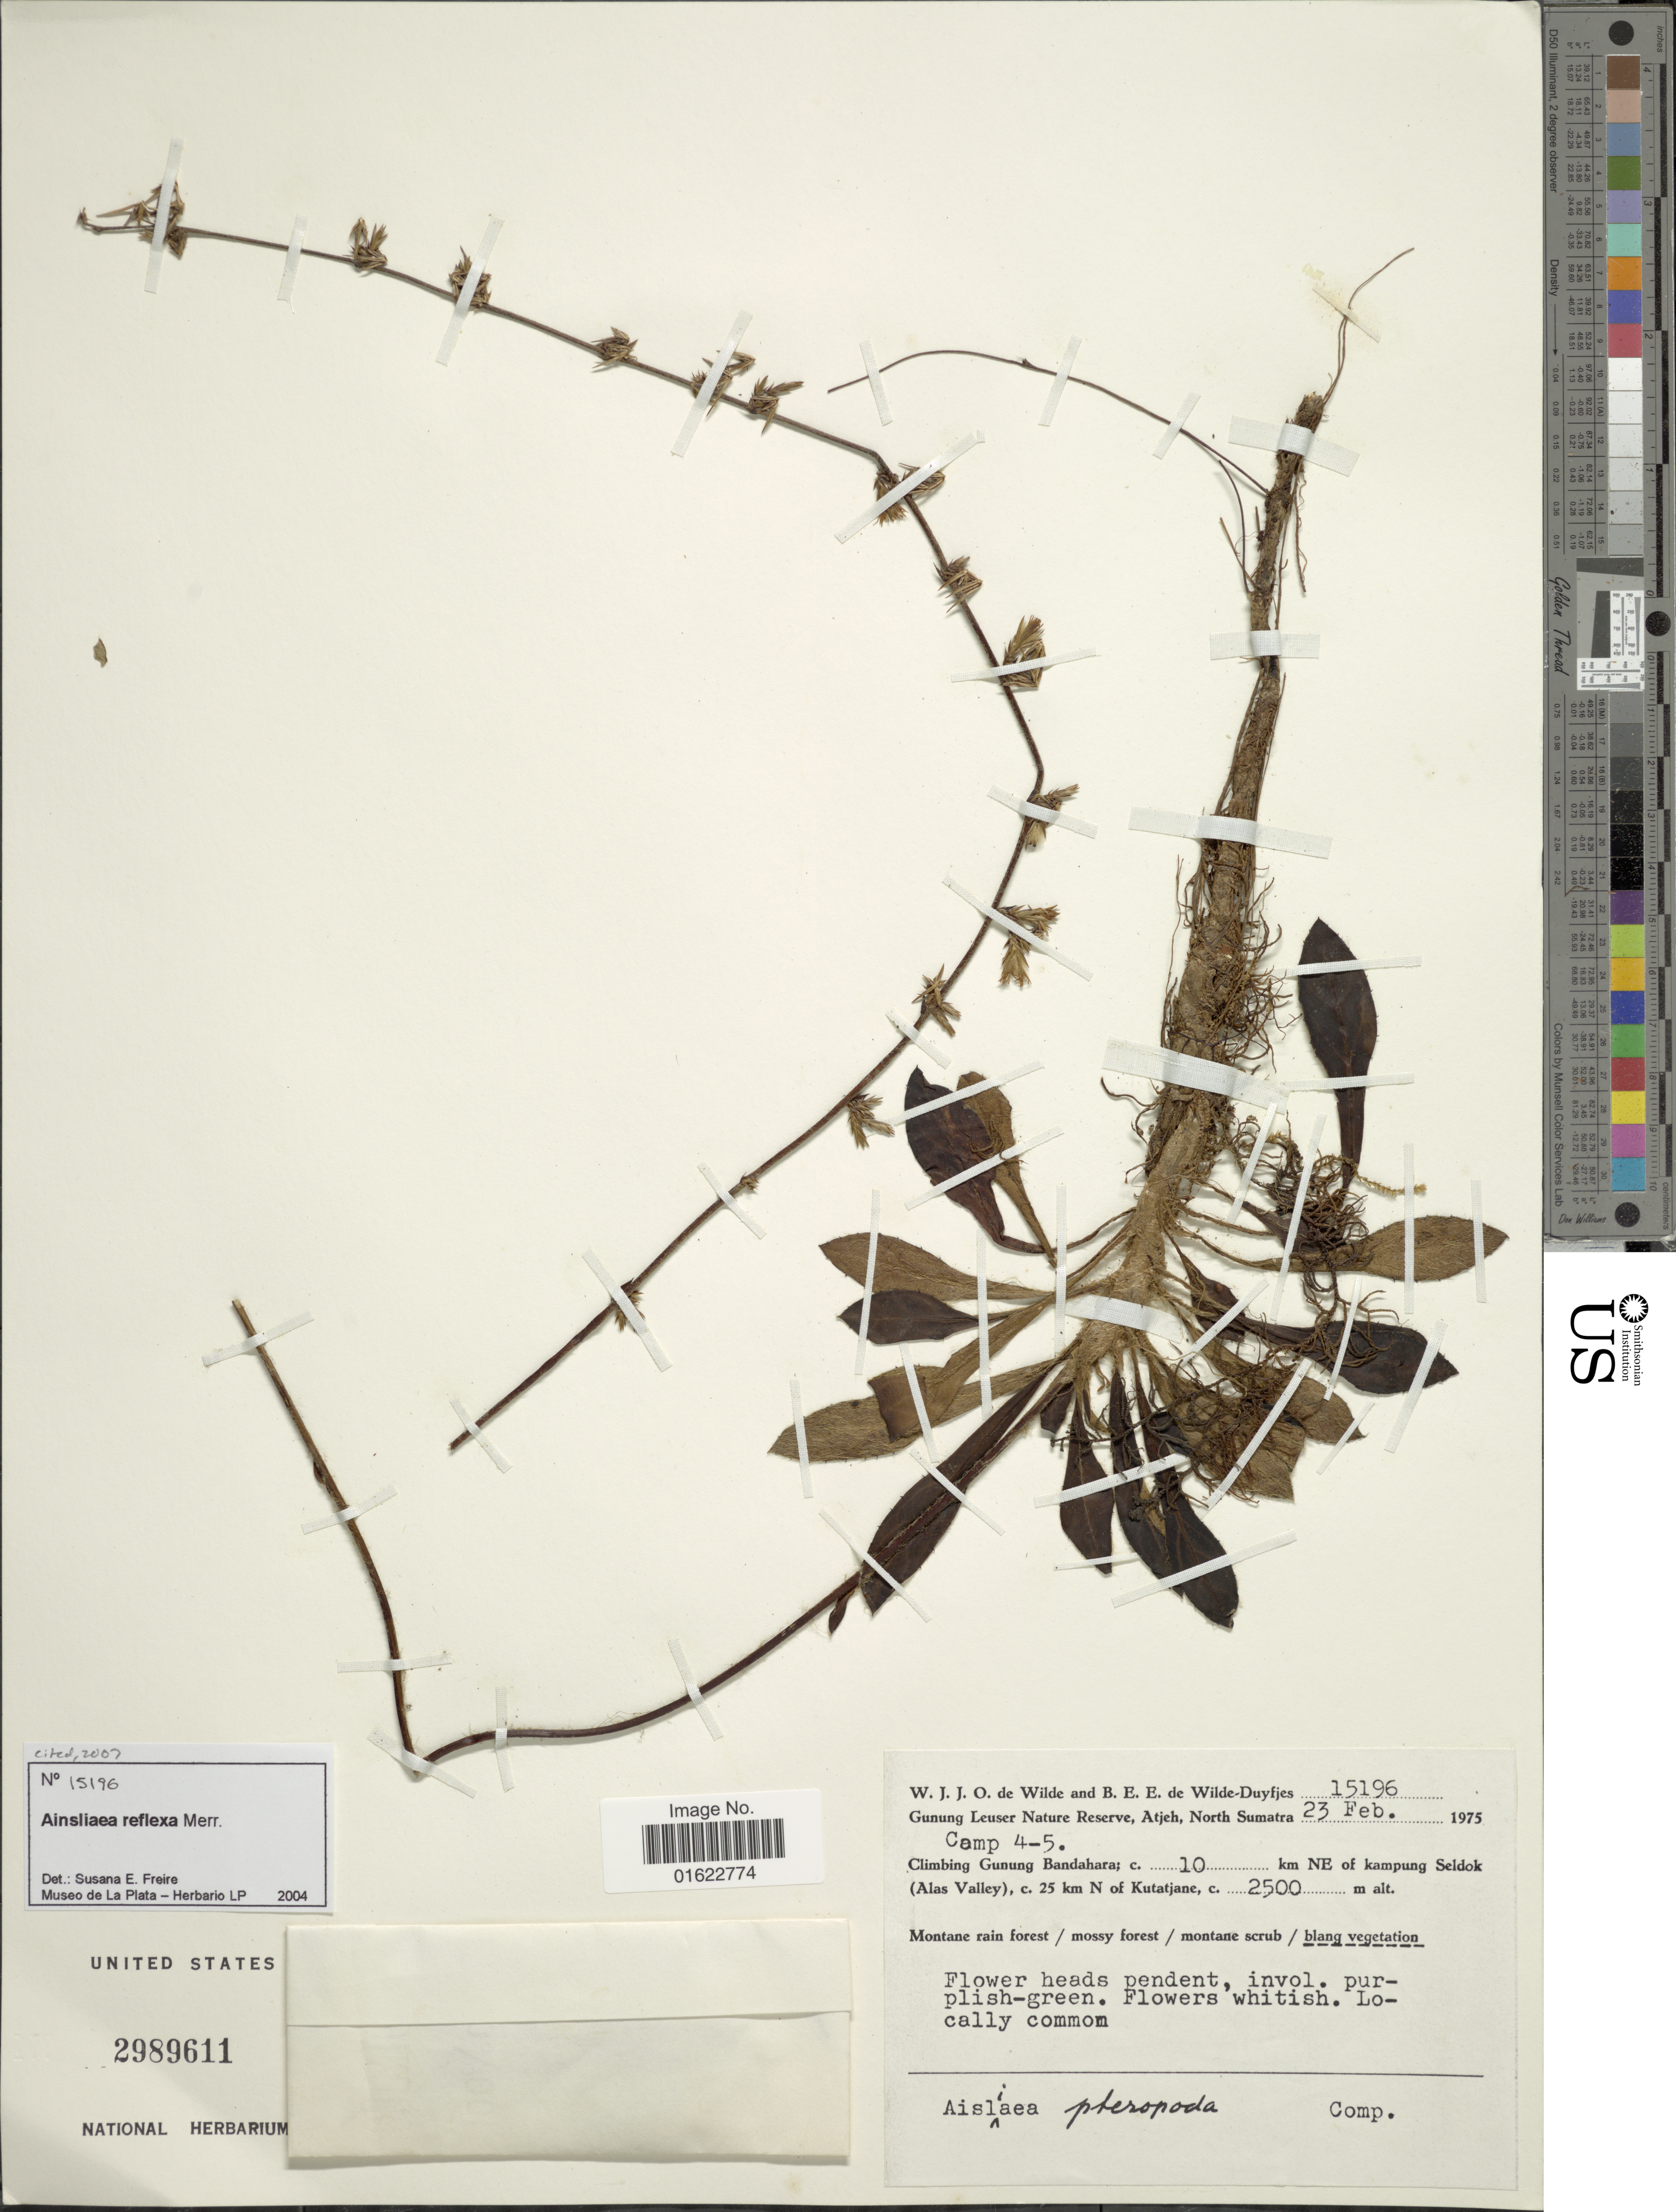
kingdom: Plantae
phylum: Tracheophyta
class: Magnoliopsida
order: Asterales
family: Asteraceae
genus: Ainsliaea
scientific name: Ainsliaea reflexa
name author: Merr.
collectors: W. J. de Wilde & B. E. de Wilde-Duyfjes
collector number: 15196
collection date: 1975-02-23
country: Indonesia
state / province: Sumatra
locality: Gunung Leuser Nature, Atjeh, North Sumatra, Camp 4-5, Climbing Gunung Bandahara; c. 10 km NE of kampung Seldok (Alas Valley), c. 25 km N of Kutatjane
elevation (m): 2500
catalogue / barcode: US 2989611